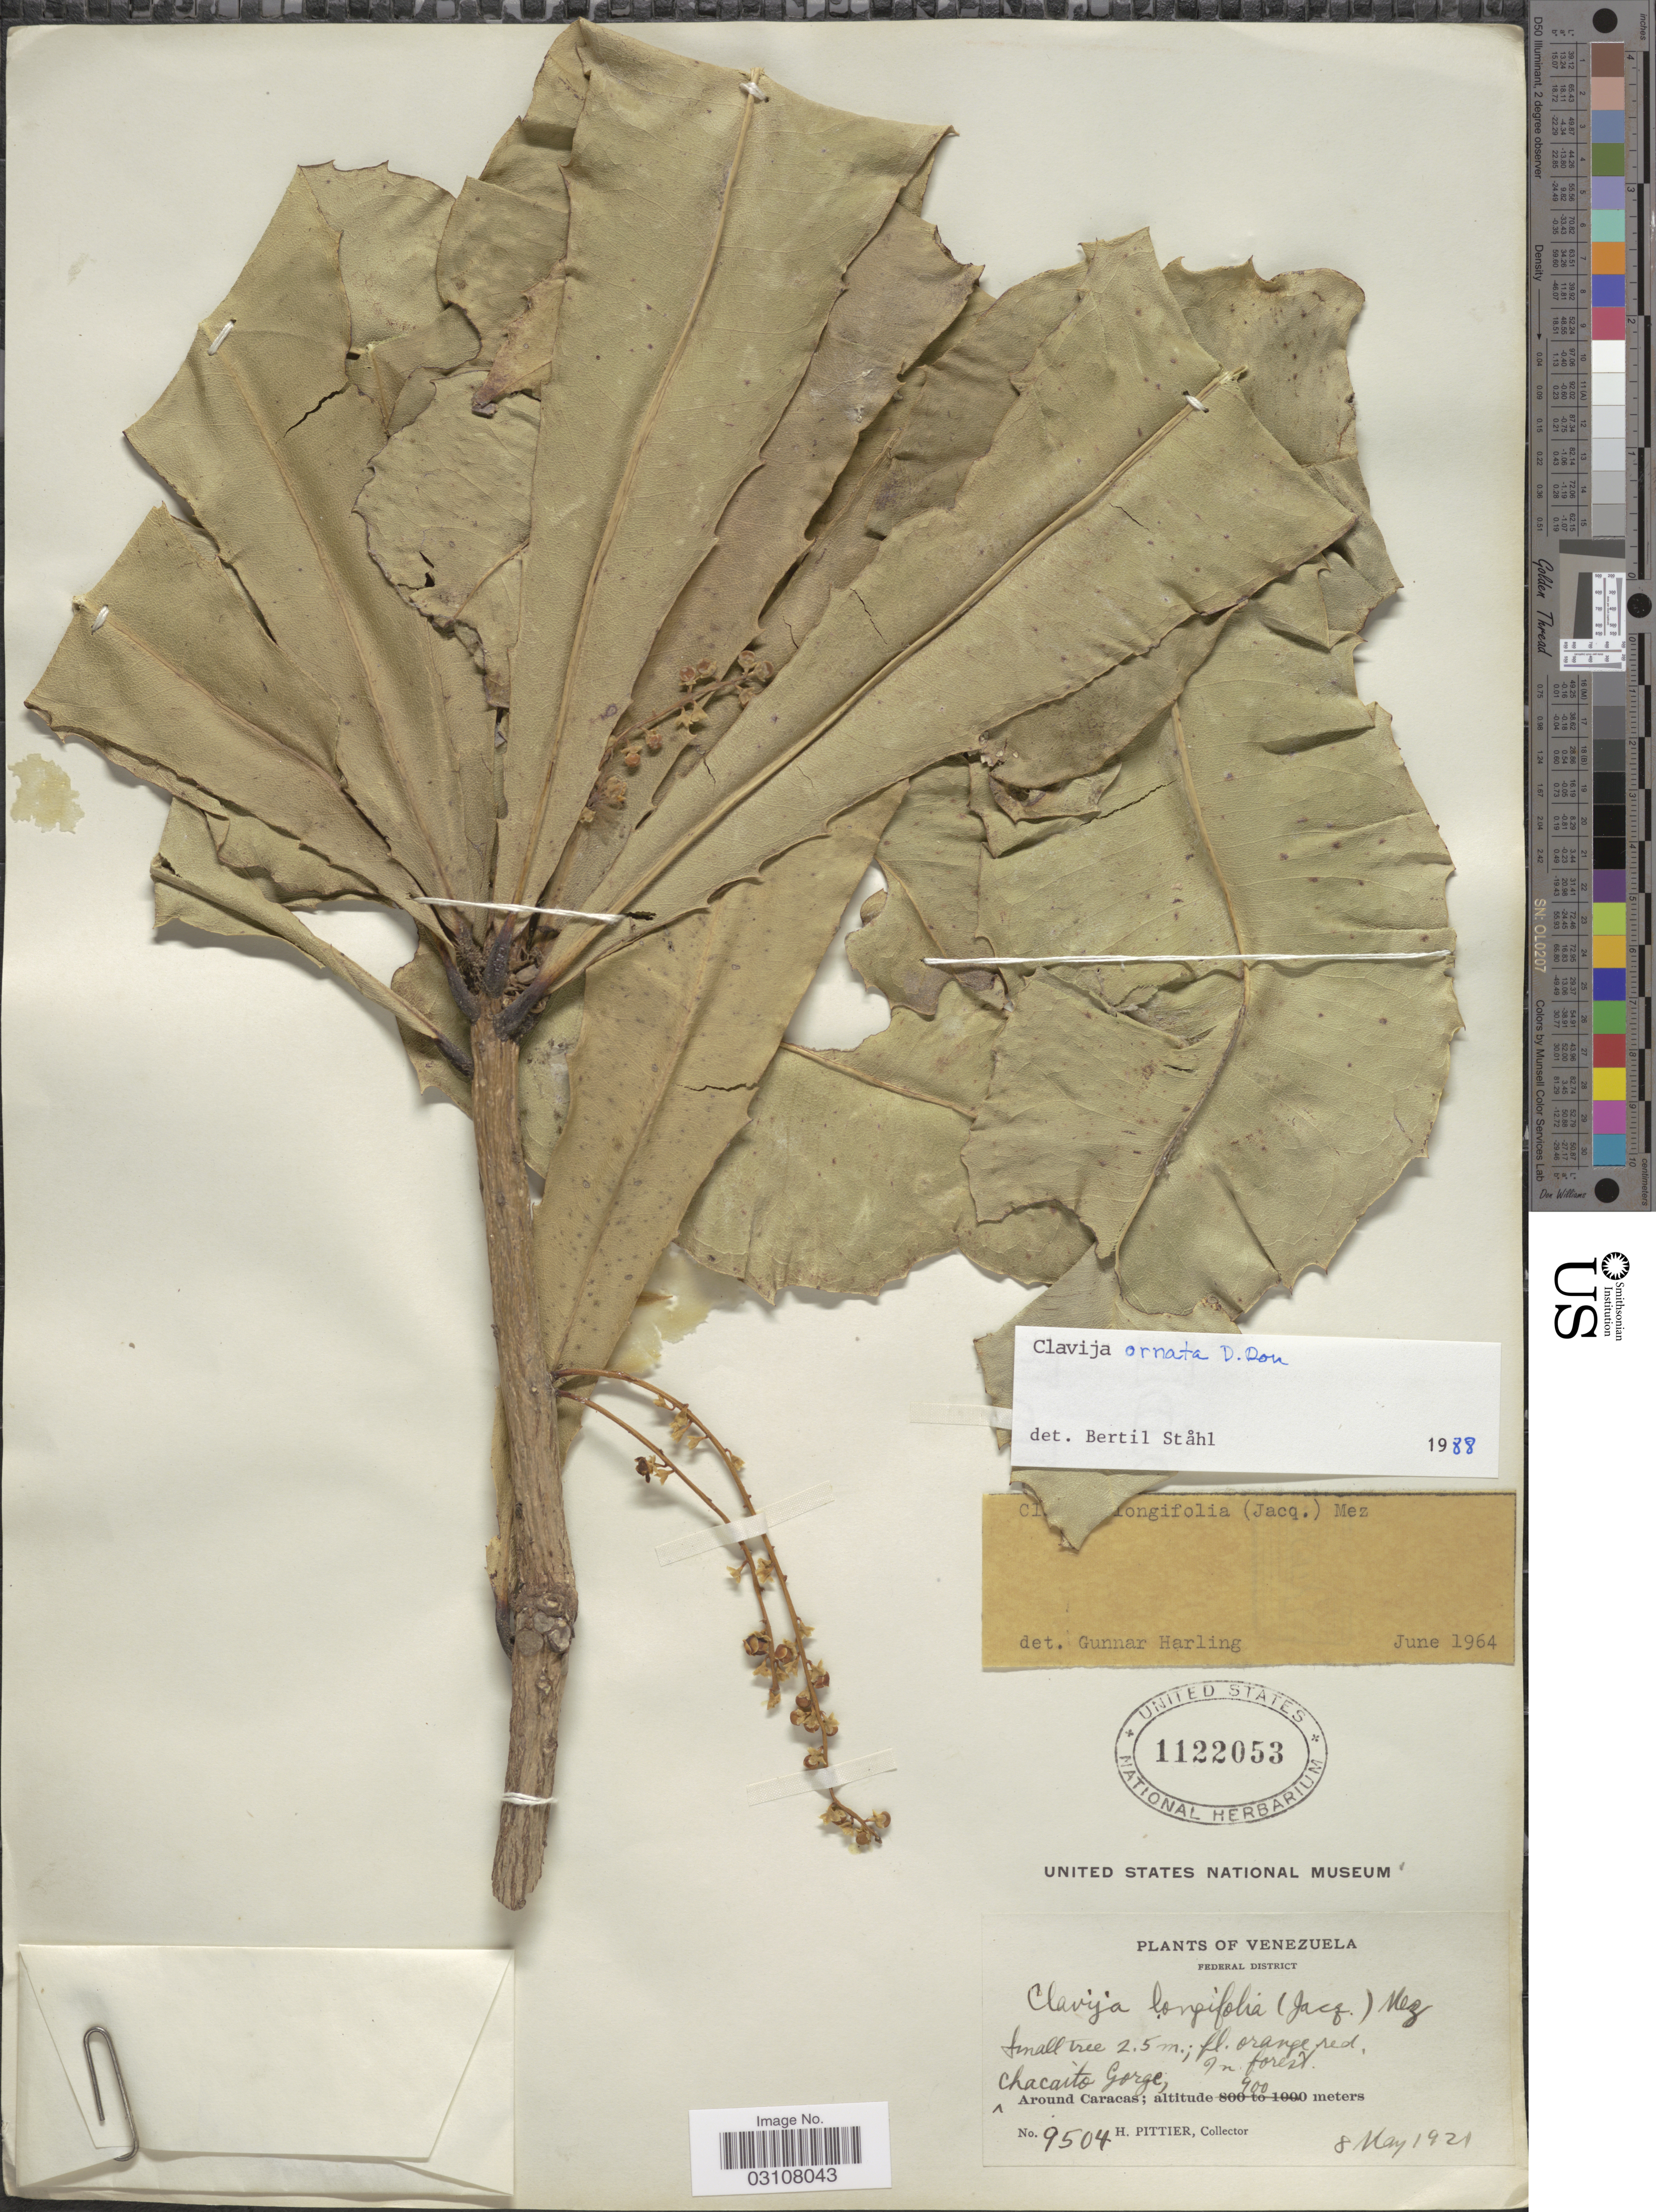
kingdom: Plantae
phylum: Tracheophyta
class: Magnoliopsida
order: Ericales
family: Primulaceae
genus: Clavija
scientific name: Clavija ornata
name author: D. Don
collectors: H. F. Pittier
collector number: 9504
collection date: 1921-05-08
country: Venezuela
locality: Federal District, Chacaito Gorge; Around Caracas.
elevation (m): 900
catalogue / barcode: US 1122053